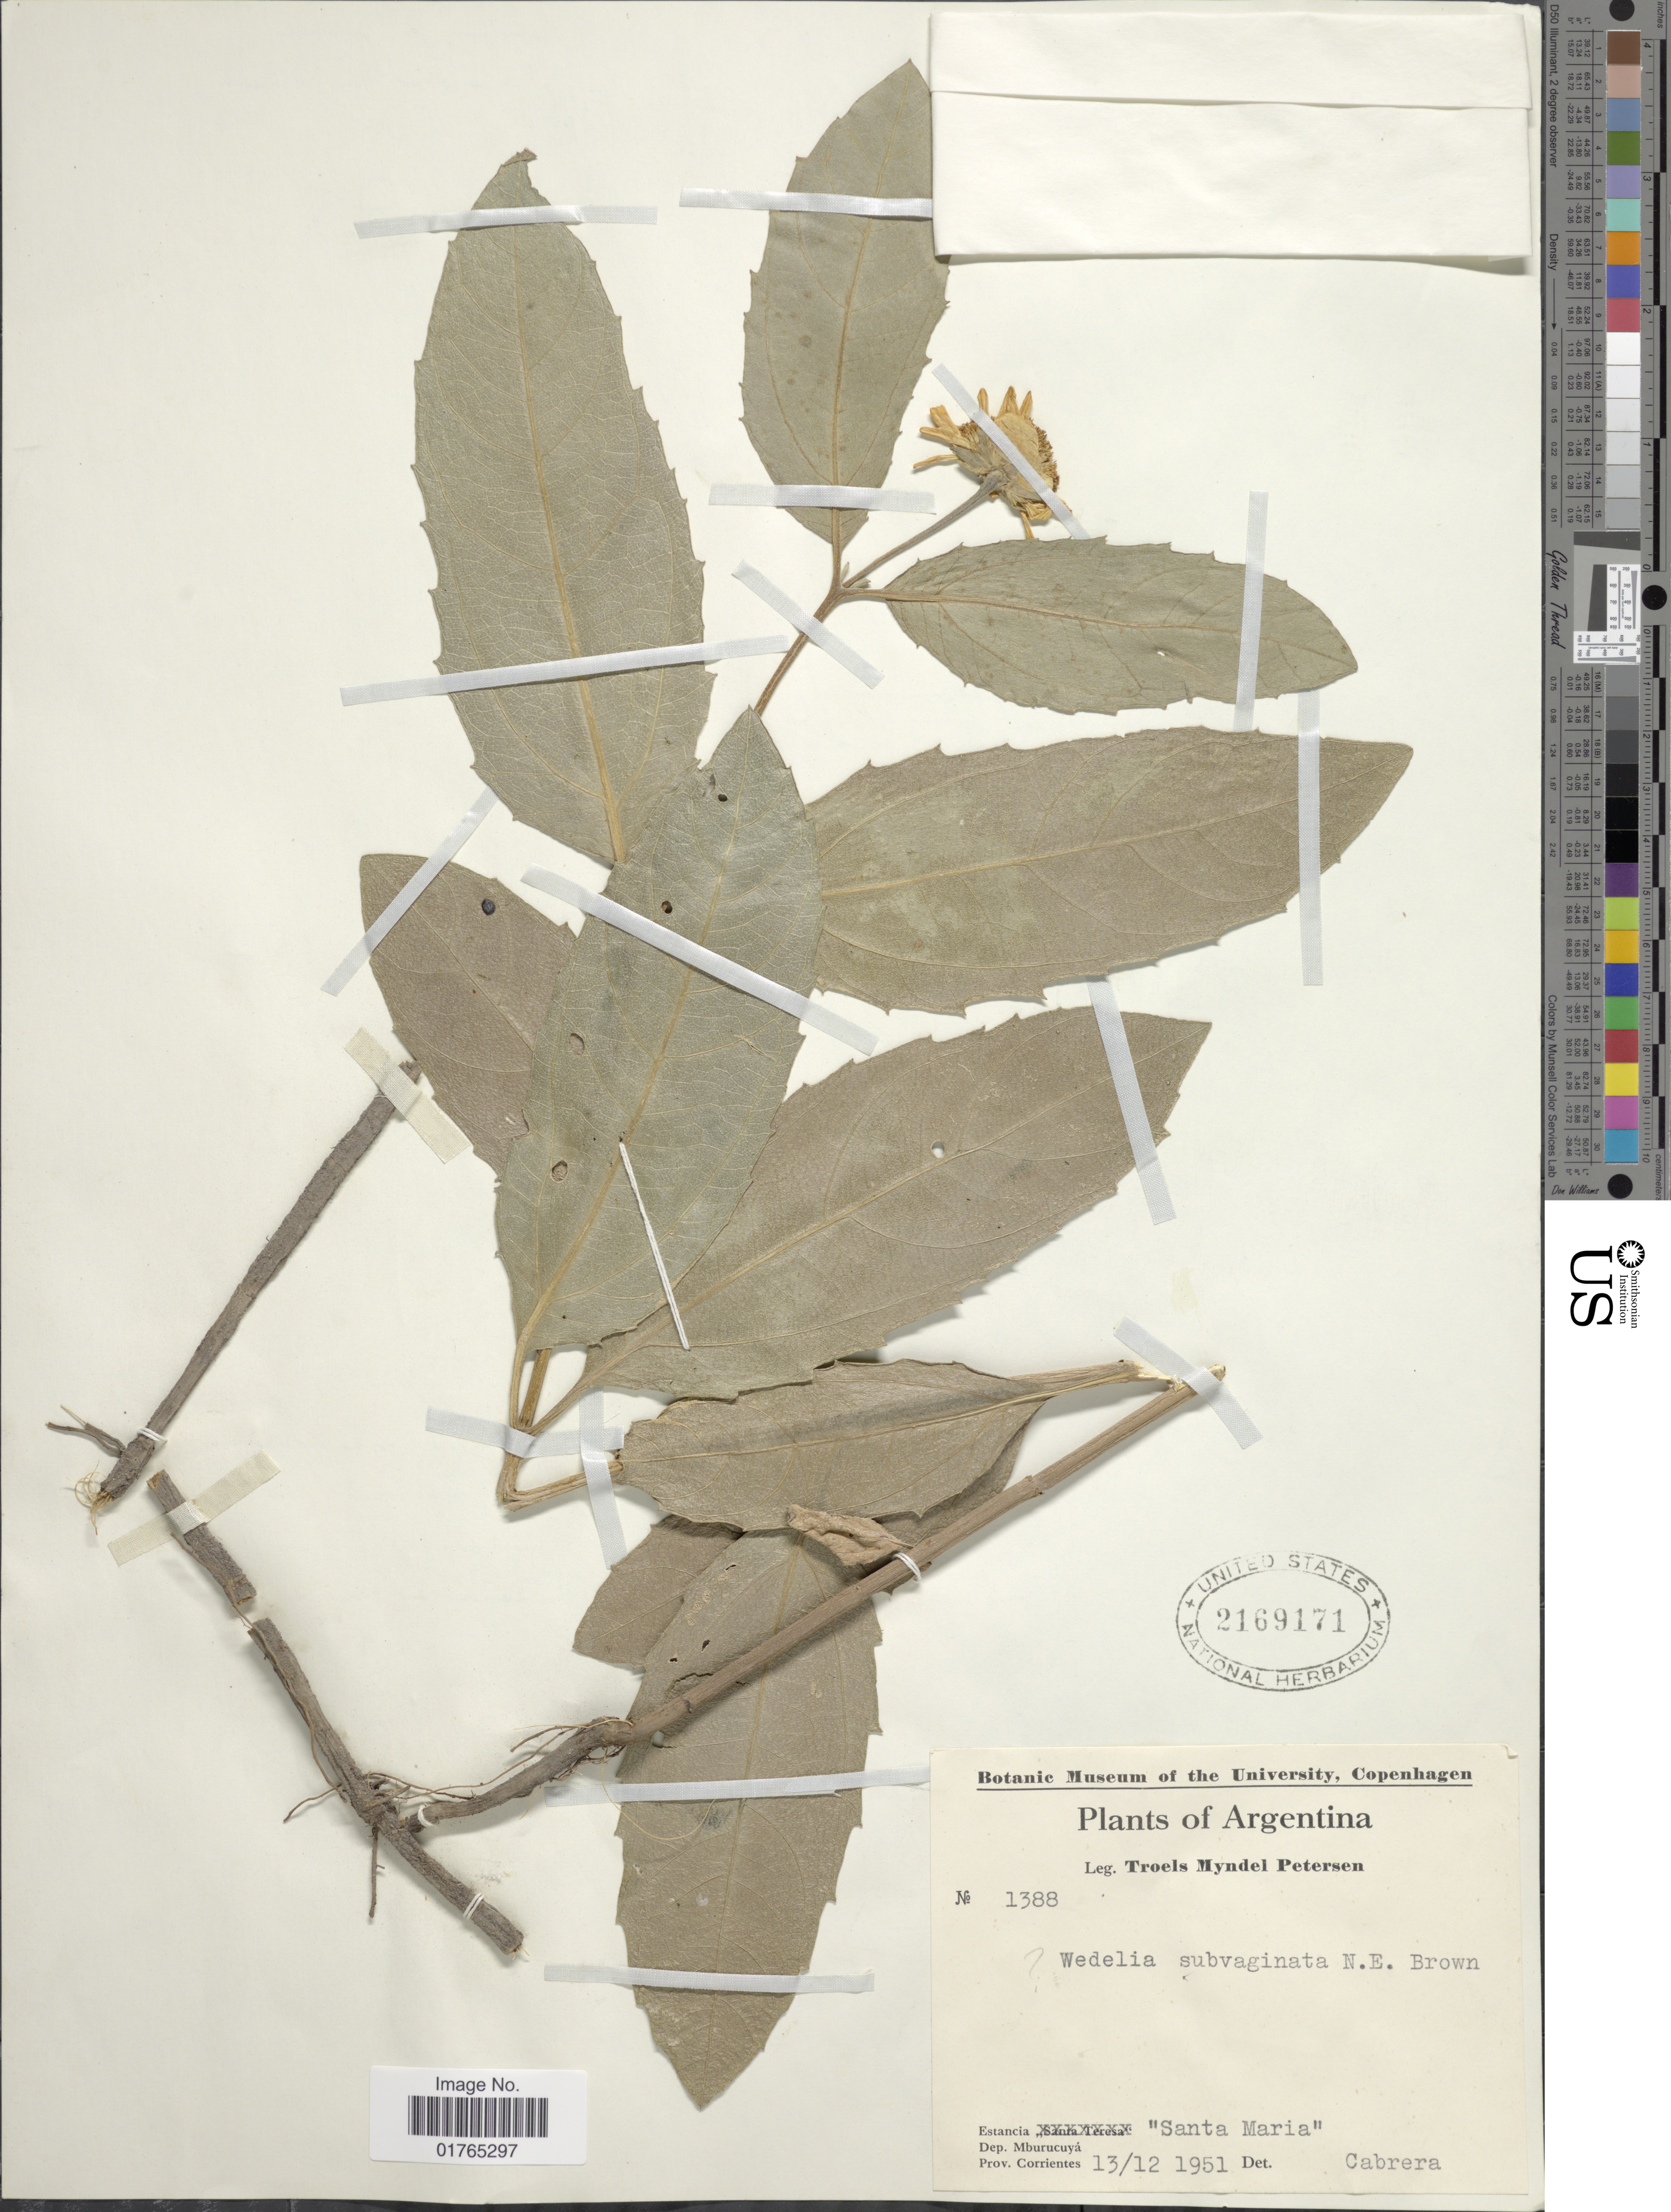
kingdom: Plantae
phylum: Tracheophyta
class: Magnoliopsida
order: Asterales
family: Asteraceae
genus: Pascalia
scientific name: Pascalia subvaginata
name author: (N.E. Br.) Strother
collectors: T. M. Petersen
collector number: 1388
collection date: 1951-12-13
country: Argentina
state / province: Corrientes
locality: Estancia "Santa Maria", Dep. Mburucuyá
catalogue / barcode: US 2169171